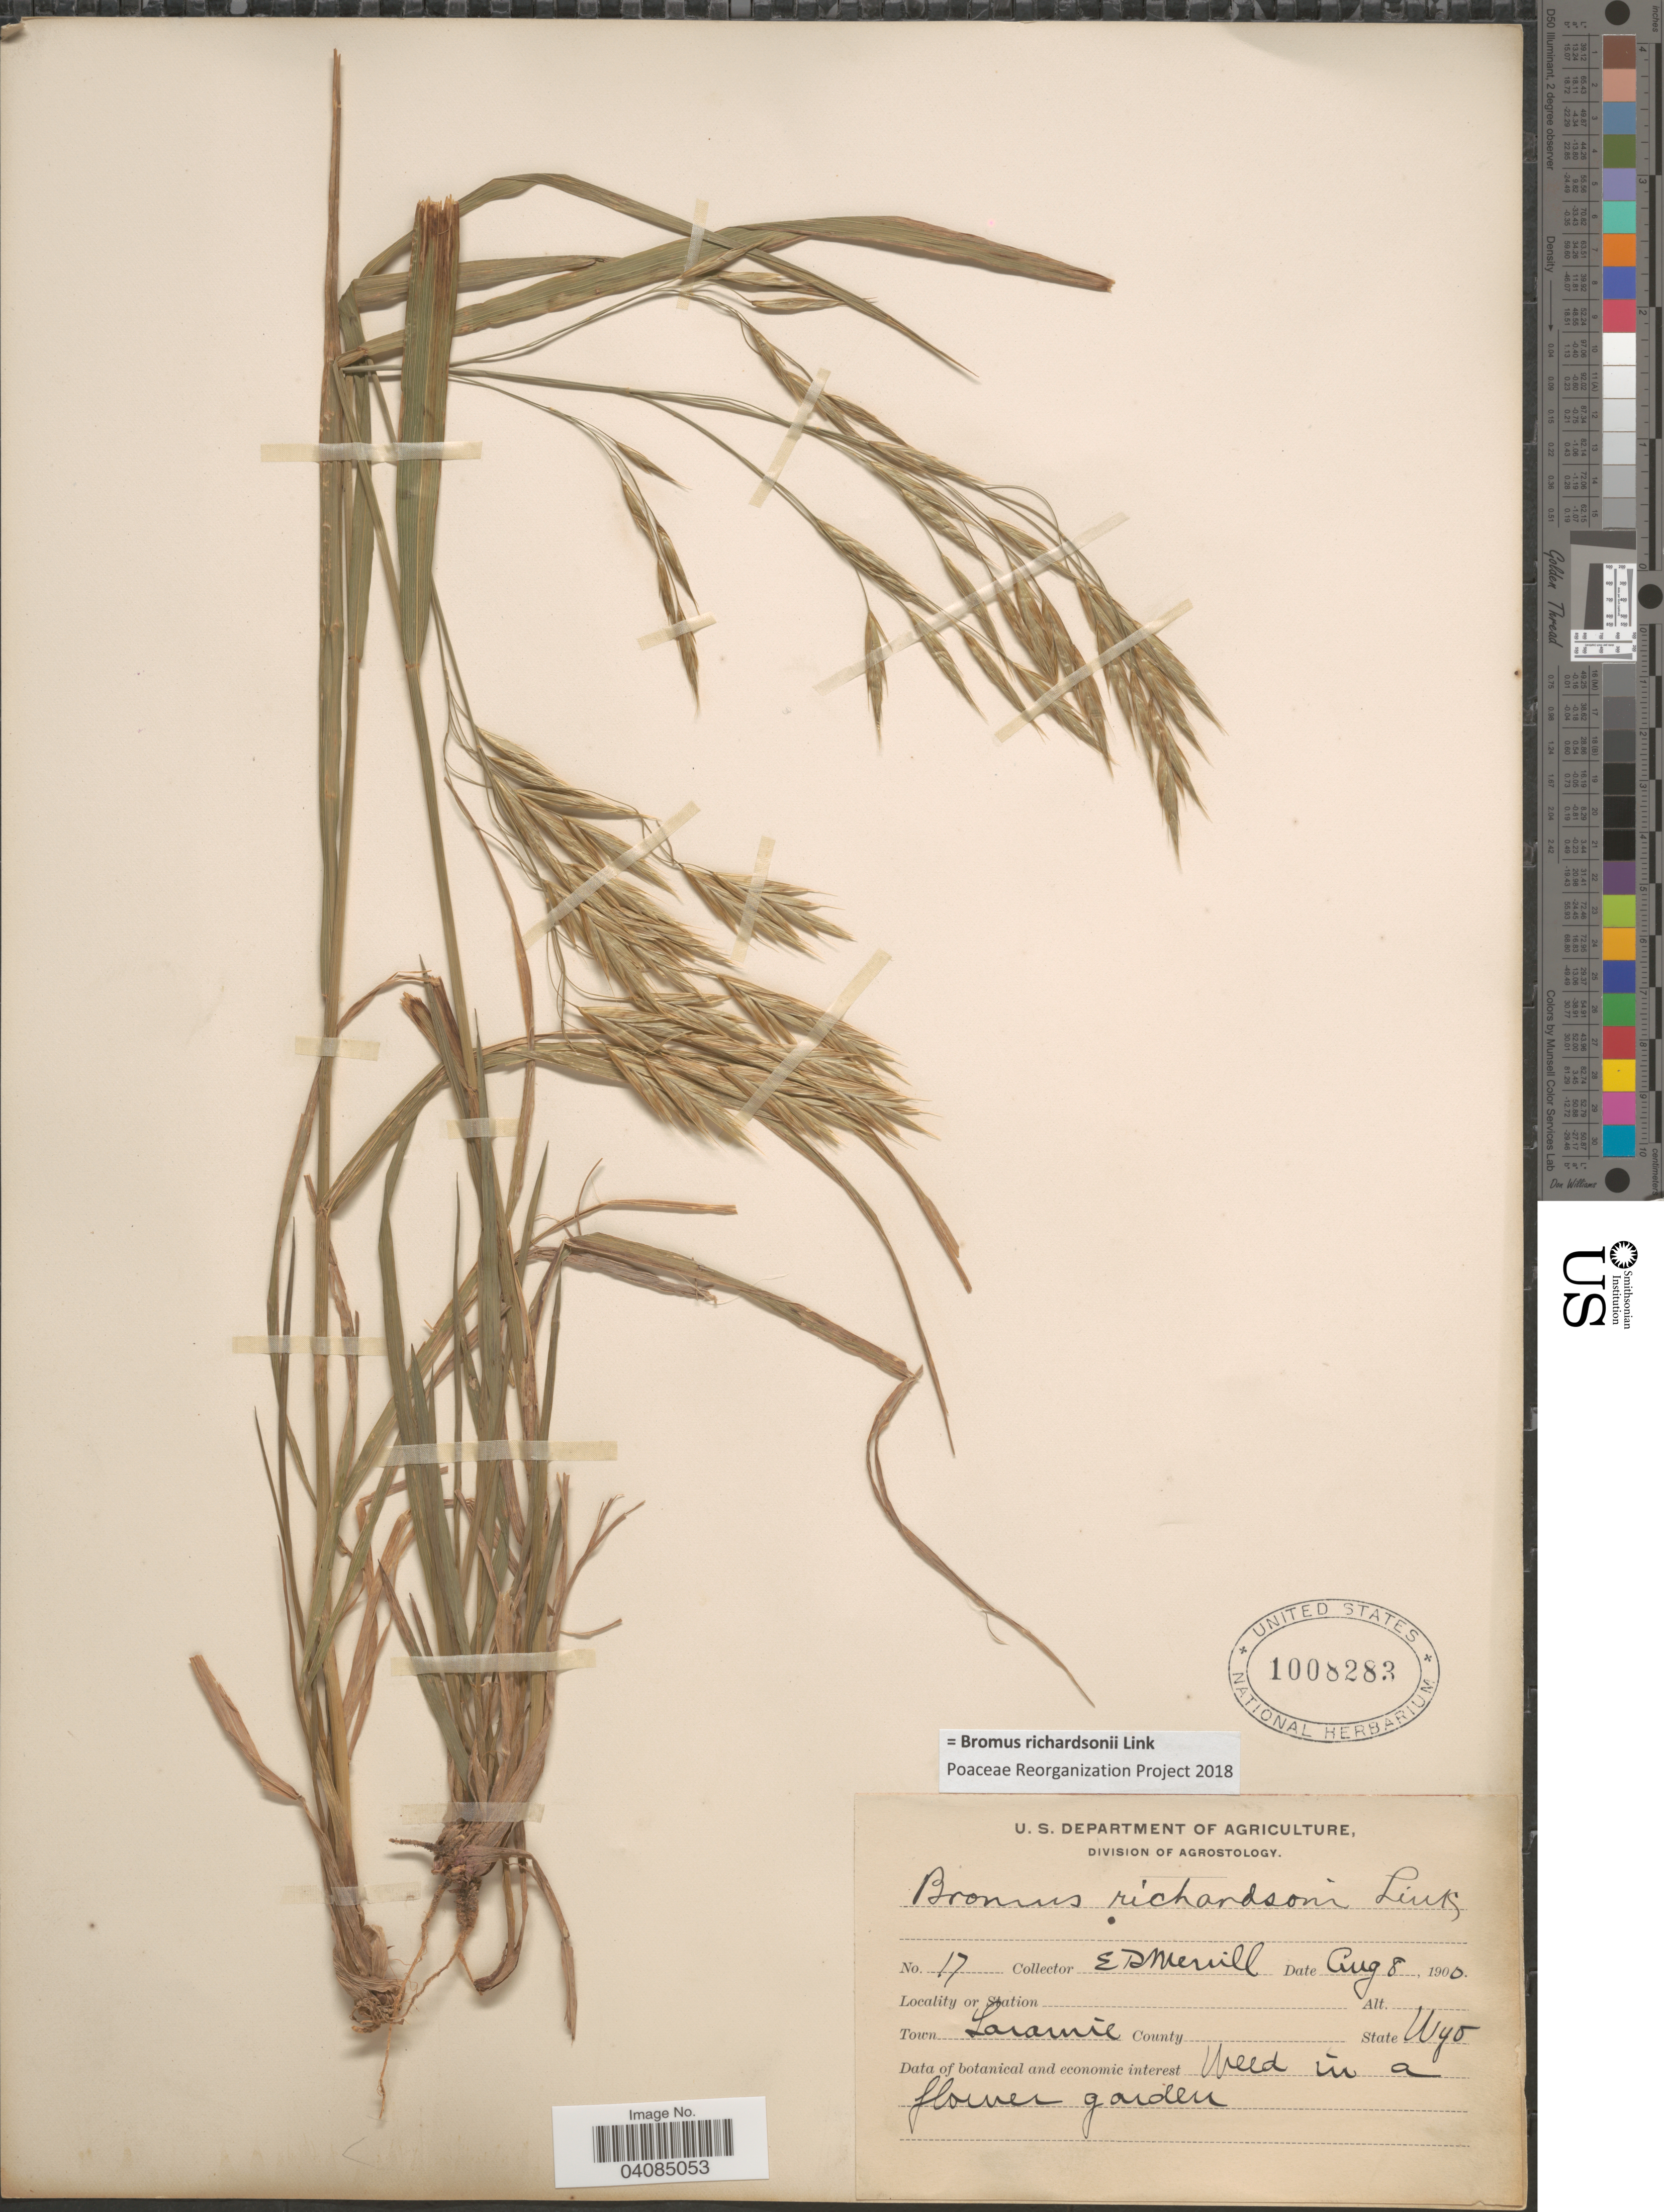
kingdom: Plantae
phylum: Tracheophyta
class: Liliopsida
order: Poales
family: Poaceae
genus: Bromus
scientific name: Bromus racemosus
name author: L.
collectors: E. D. Merrill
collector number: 17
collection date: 1900-08-08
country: United States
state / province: Wyoming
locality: Town Laramie. Weed in a flower garden.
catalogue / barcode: US 1008283